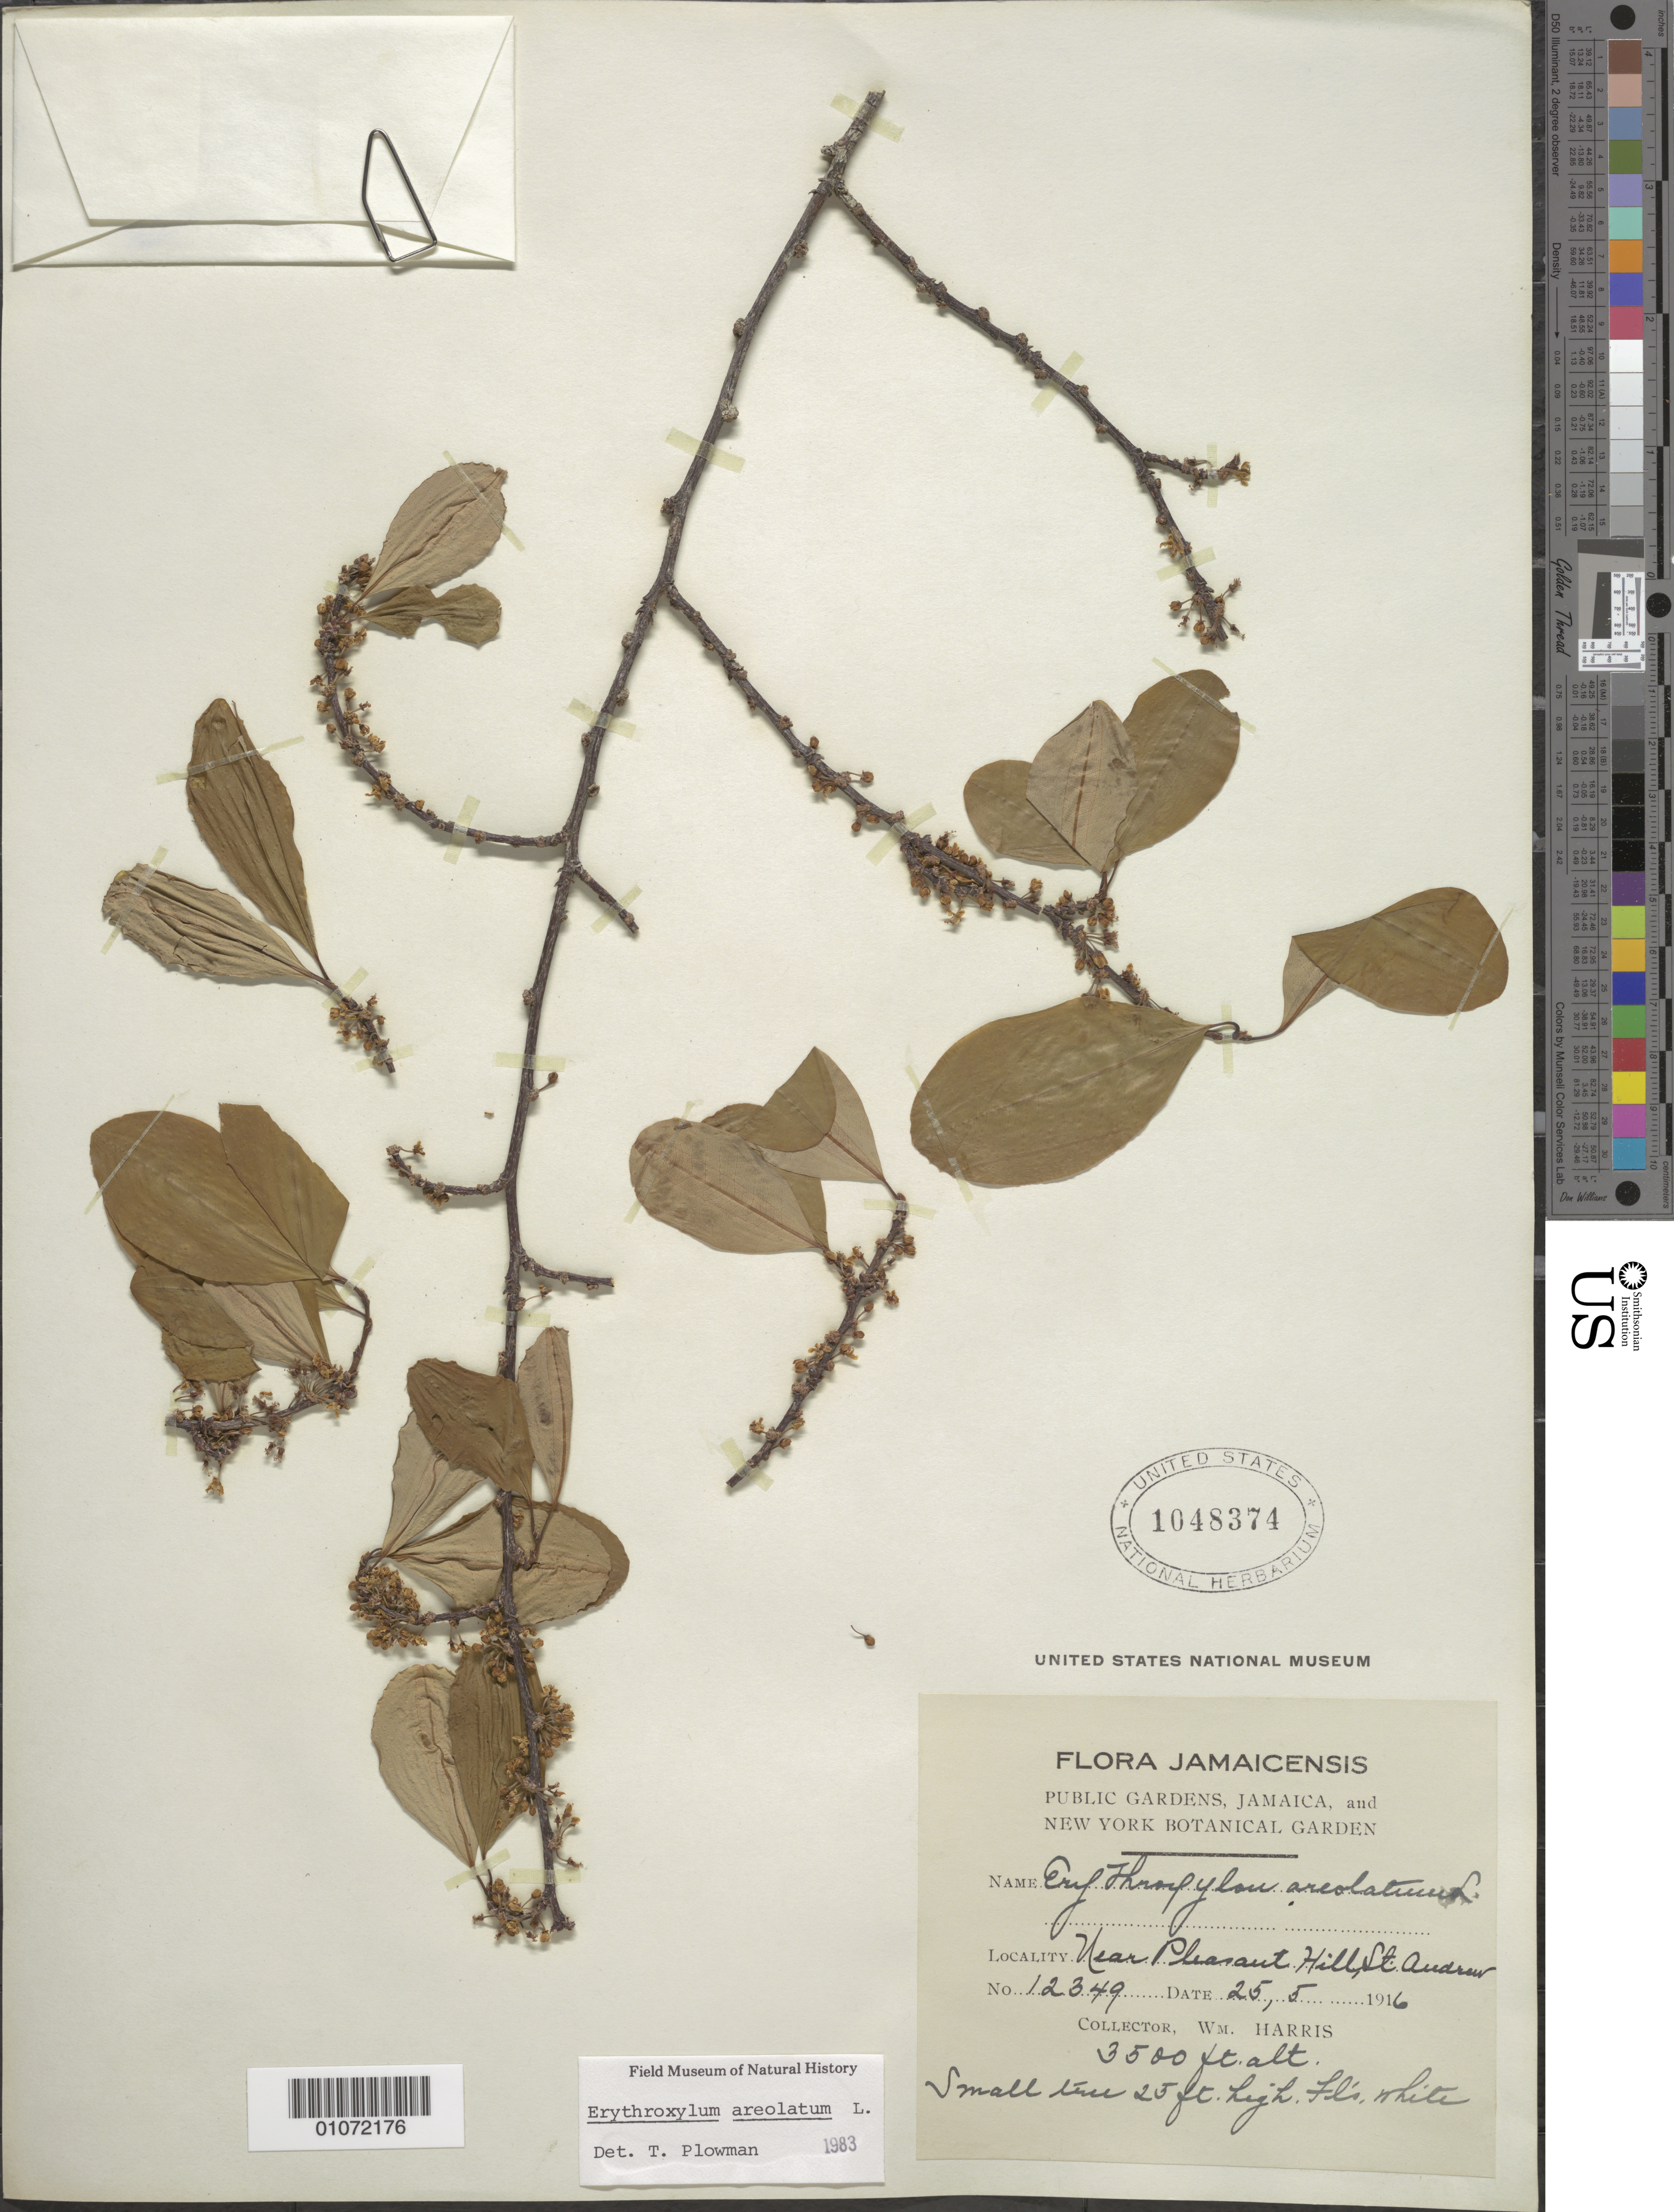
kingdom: Plantae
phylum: Tracheophyta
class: Magnoliopsida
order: Malpighiales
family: Erythroxylaceae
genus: Erythroxylum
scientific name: Erythroxylum aerolatum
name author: L.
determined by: Plowman, T.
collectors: W. Harris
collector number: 3520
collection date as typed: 25 May 1916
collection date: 1916-05-25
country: Jamaica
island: Jamaica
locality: Near plains and hills. St. Andrews.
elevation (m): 1073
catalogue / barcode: US 1048374